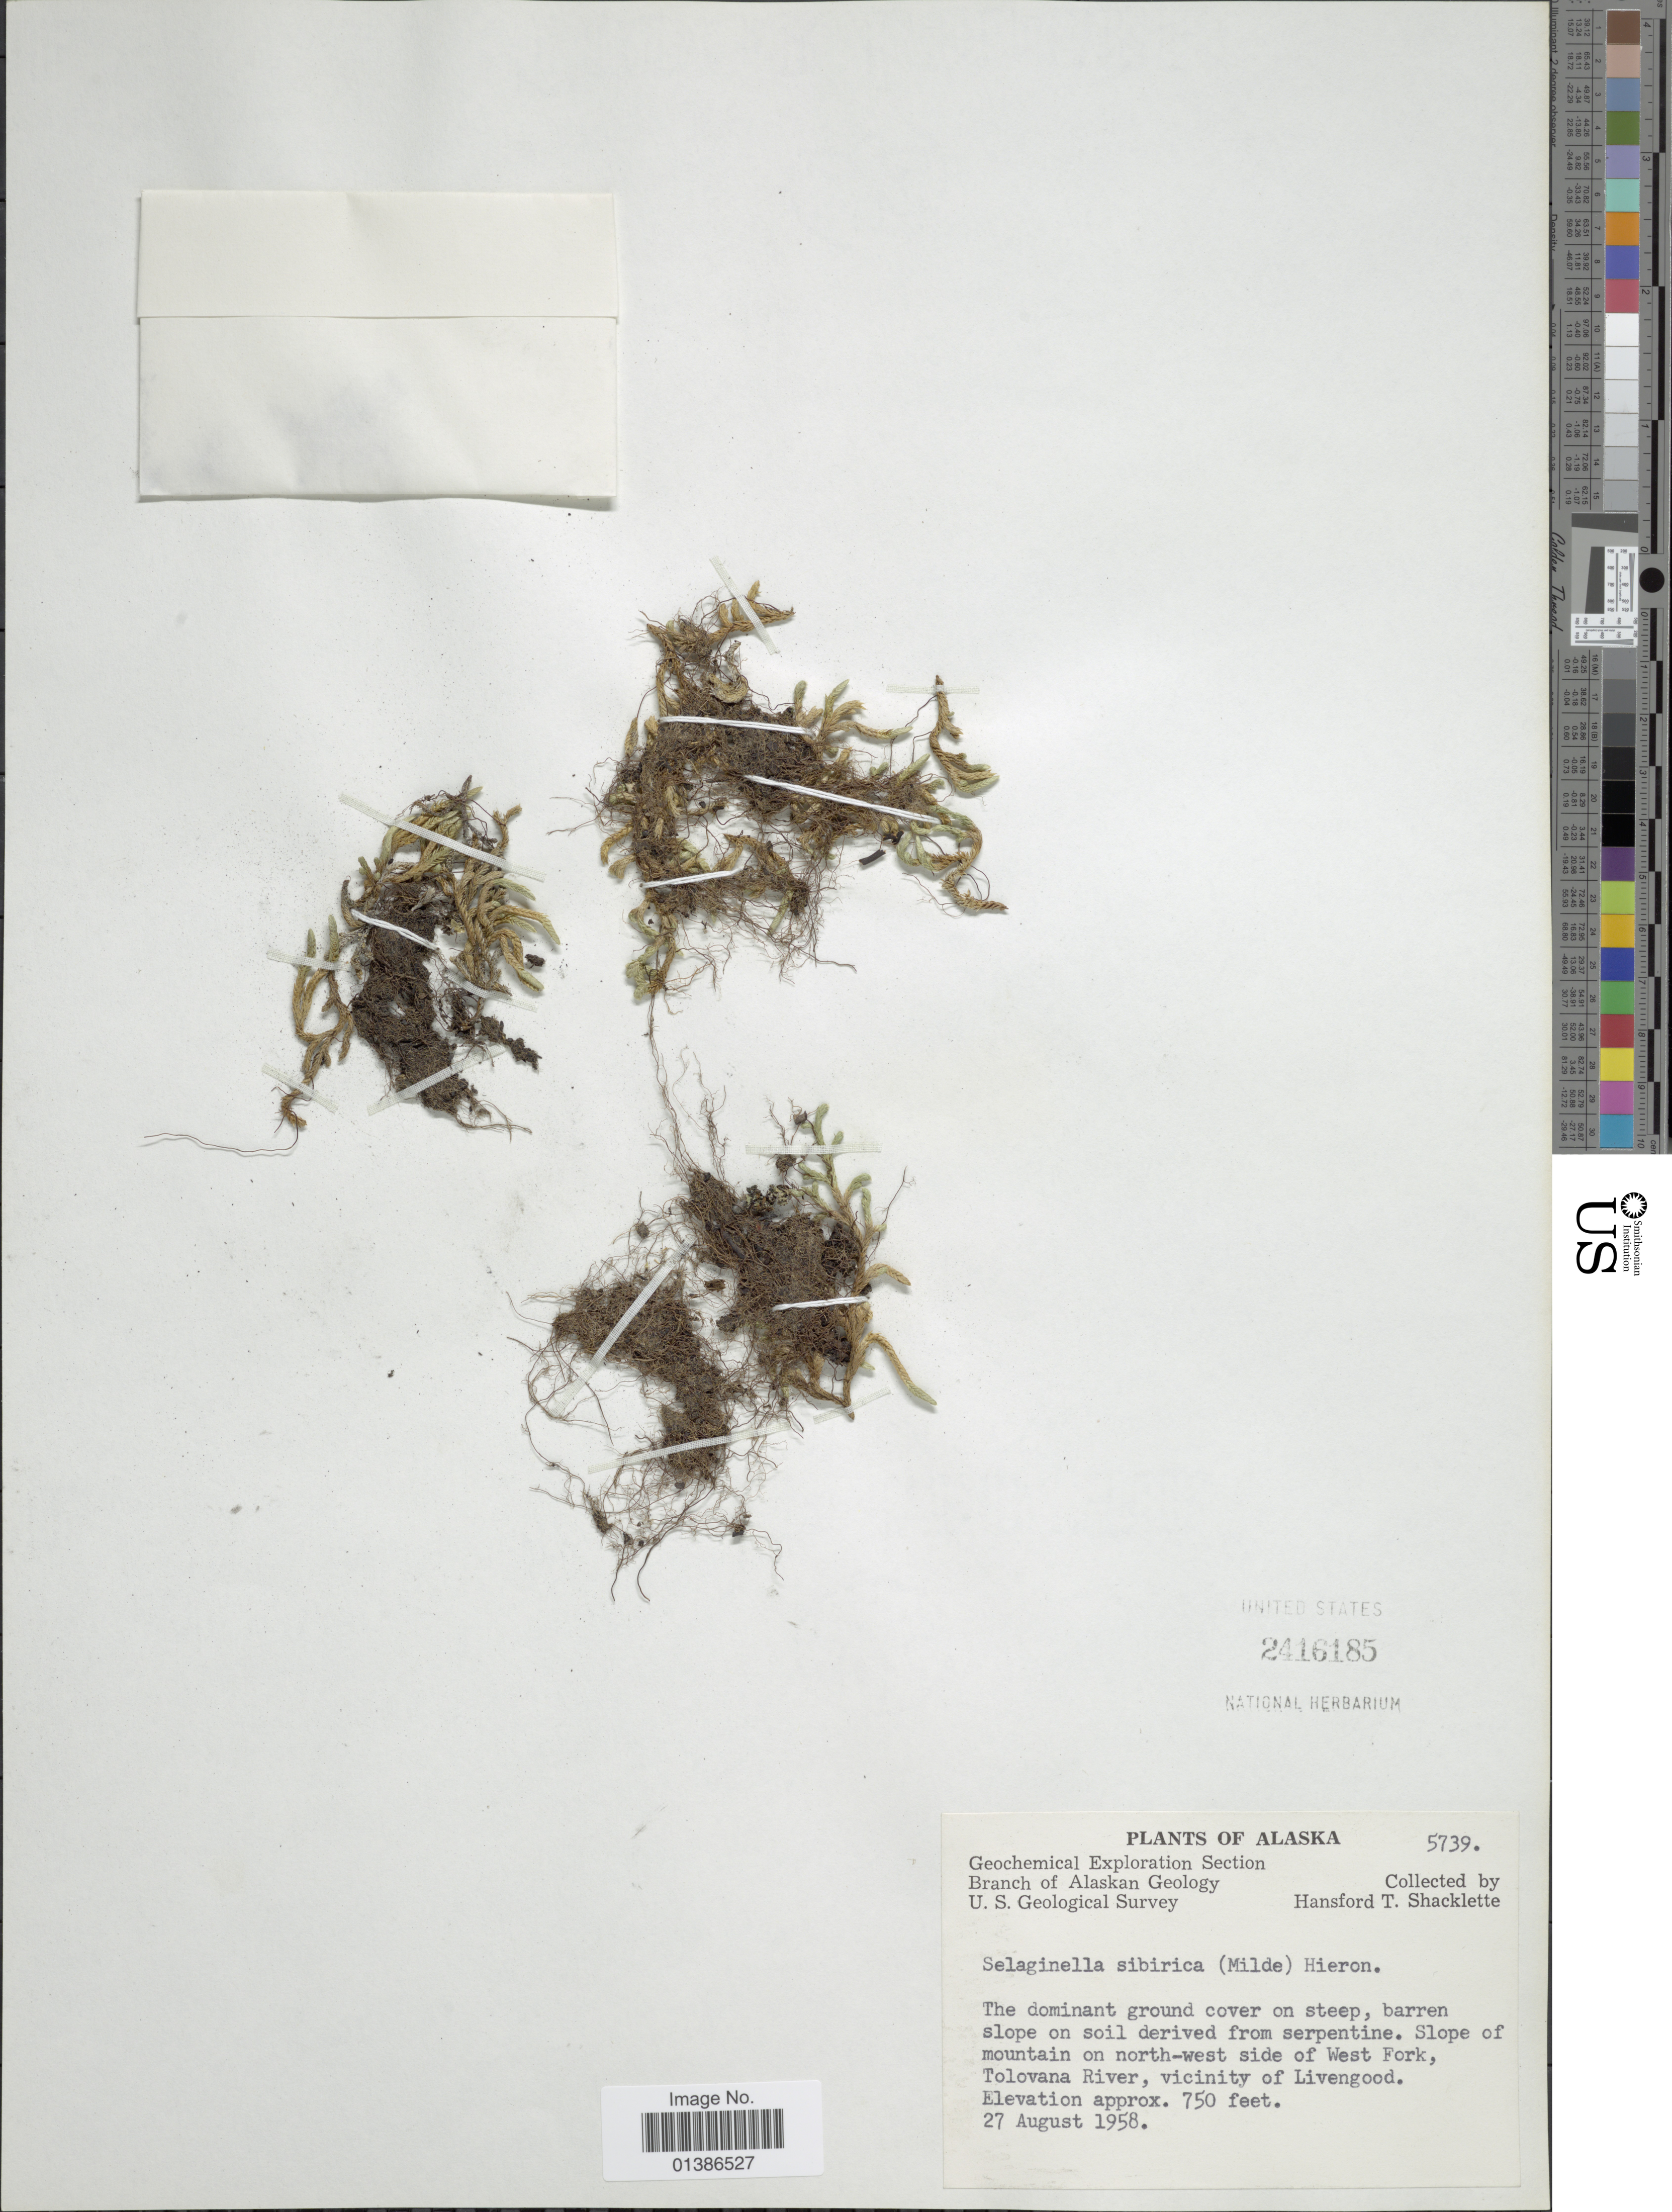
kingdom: Plantae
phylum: Tracheophyta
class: Lycopodiopsida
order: Selaginellales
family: Selaginellaceae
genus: Selaginella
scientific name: Selaginella sibirica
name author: (Milde) Hieron.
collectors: H. Shacklette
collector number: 5739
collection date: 1958-04-27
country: United States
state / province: Alaska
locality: Slope of mountain on north-west side of West Fork, Tolovana River, vicinity of Livengood.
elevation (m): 229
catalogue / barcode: US 2416185